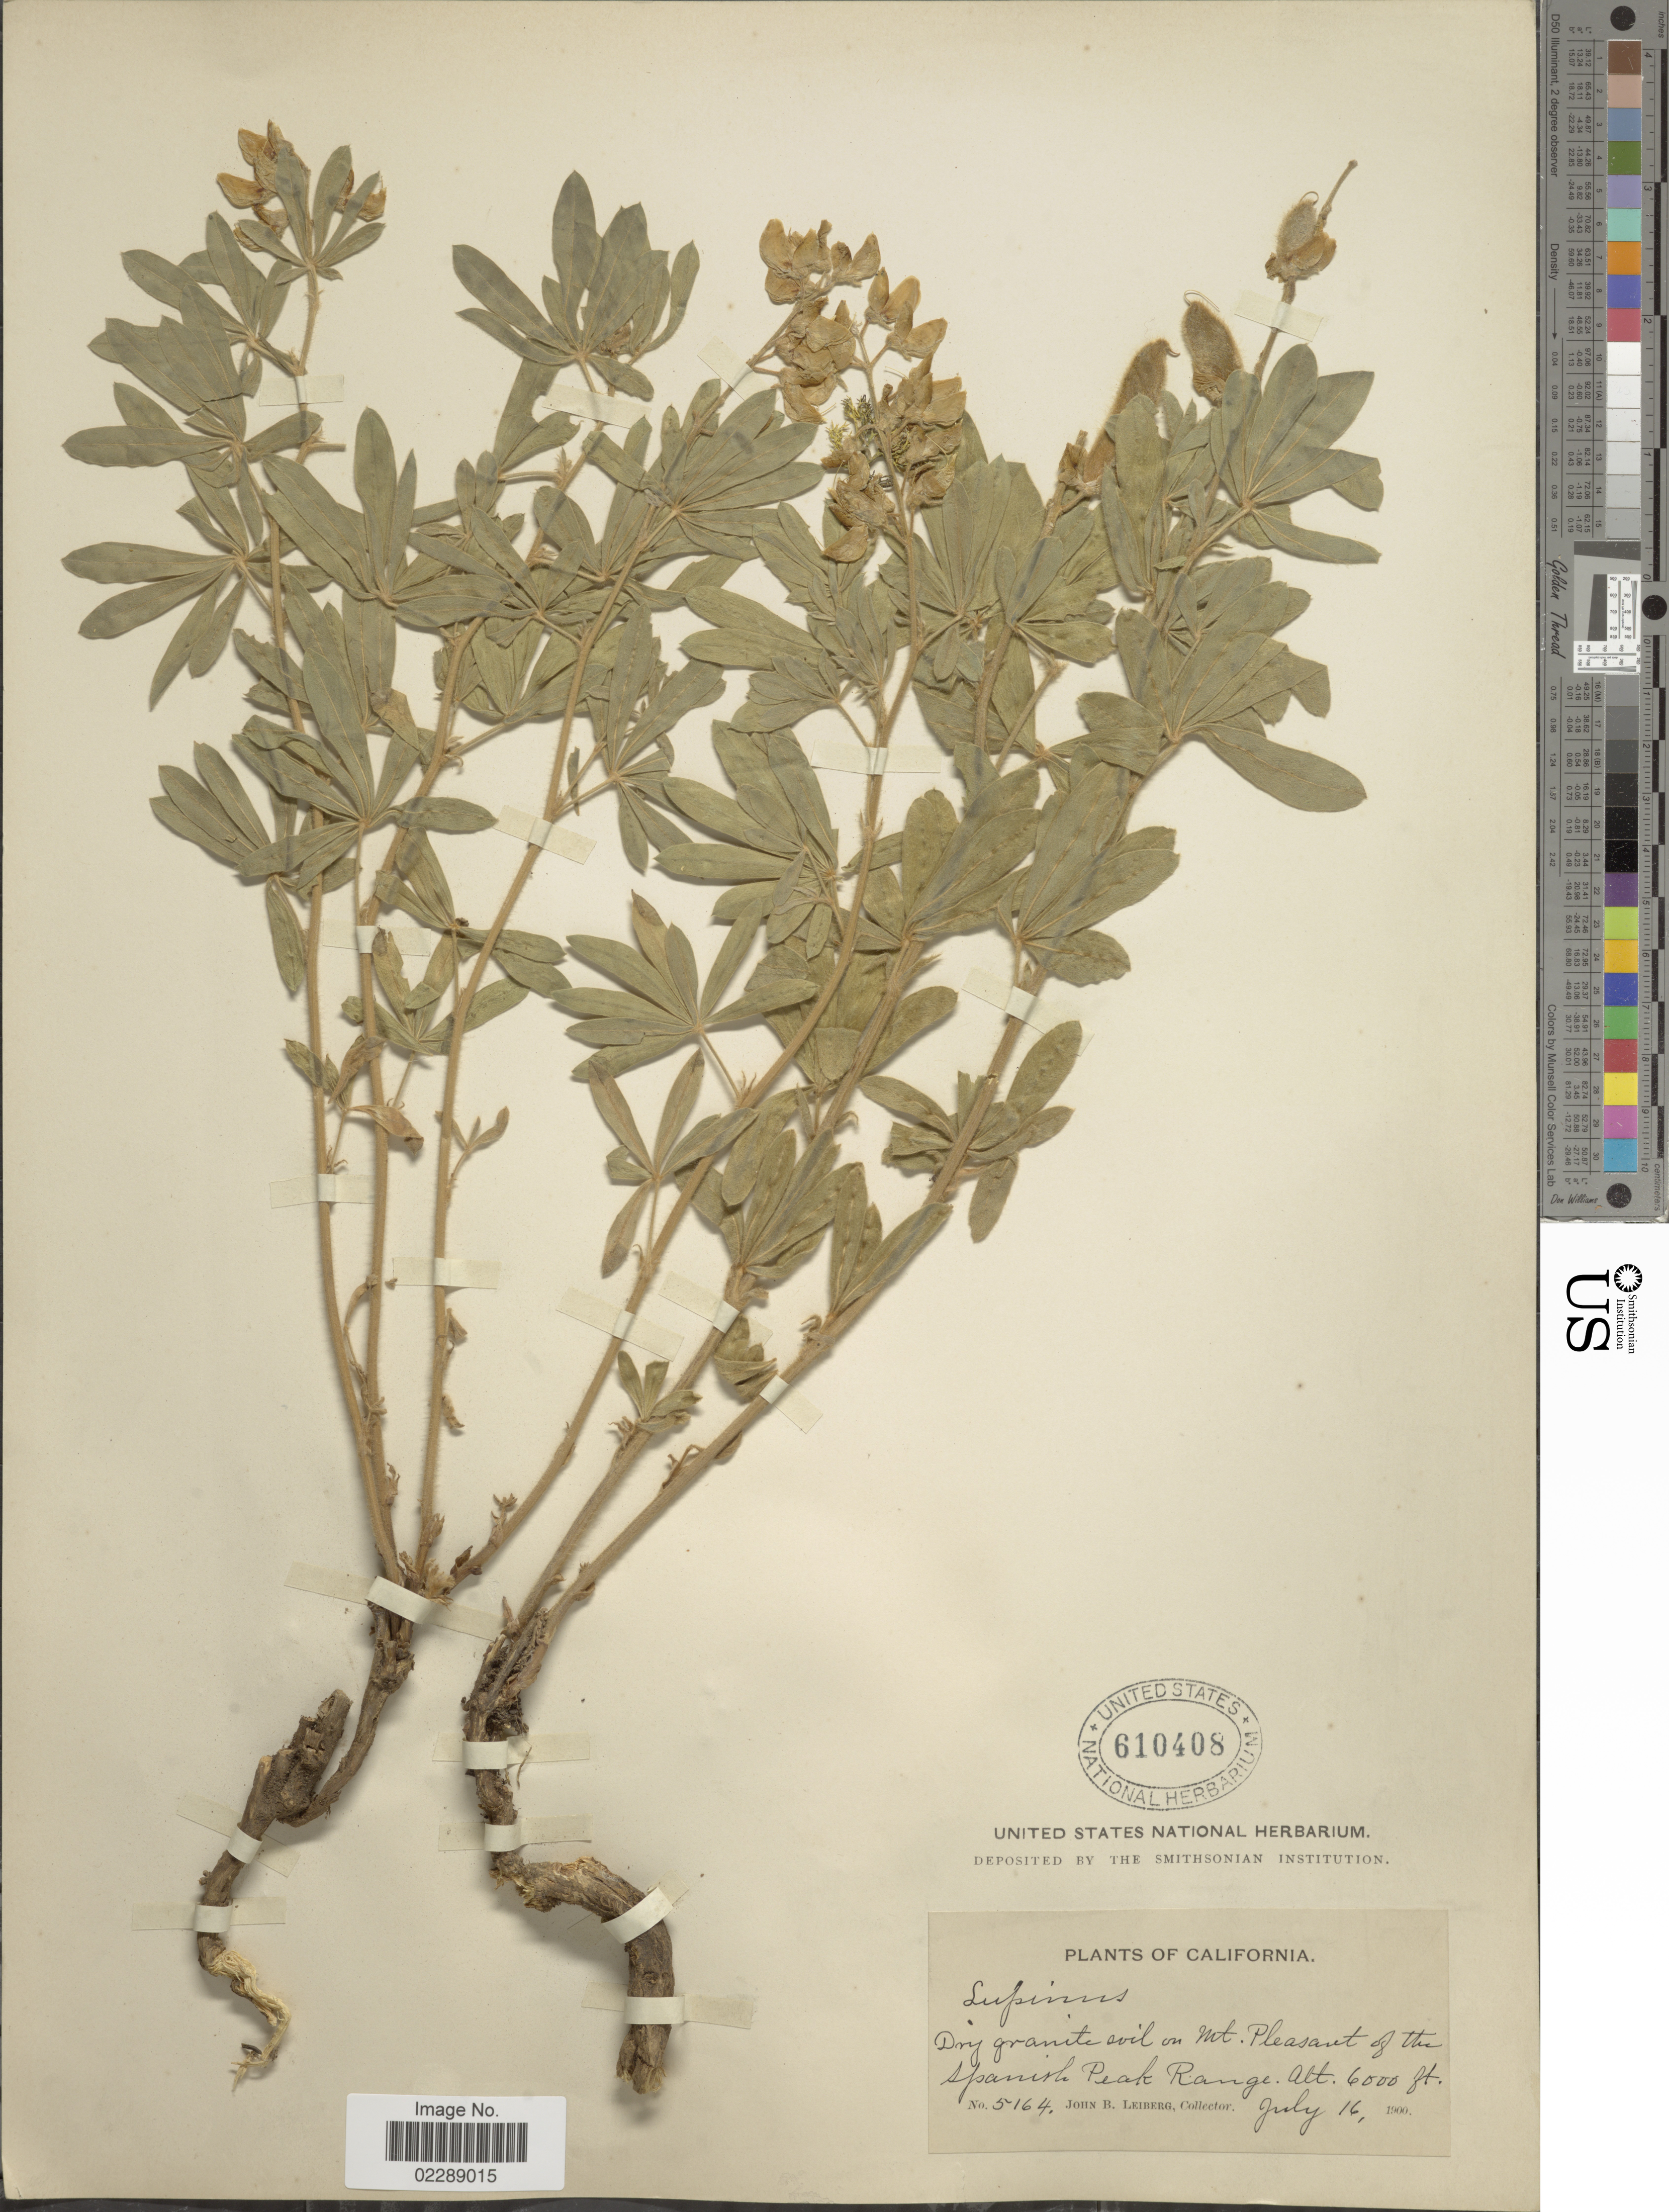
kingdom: Plantae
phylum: Tracheophyta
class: Magnoliopsida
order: Fabales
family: Fabaceae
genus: Lupinus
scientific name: Lupinus sp.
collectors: J. B. Leiberg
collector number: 5164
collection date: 1900-07-16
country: United States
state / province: California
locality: Dry granite soil on Mt. Pleasant of the spanish Peak Range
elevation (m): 1829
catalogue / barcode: US 610408